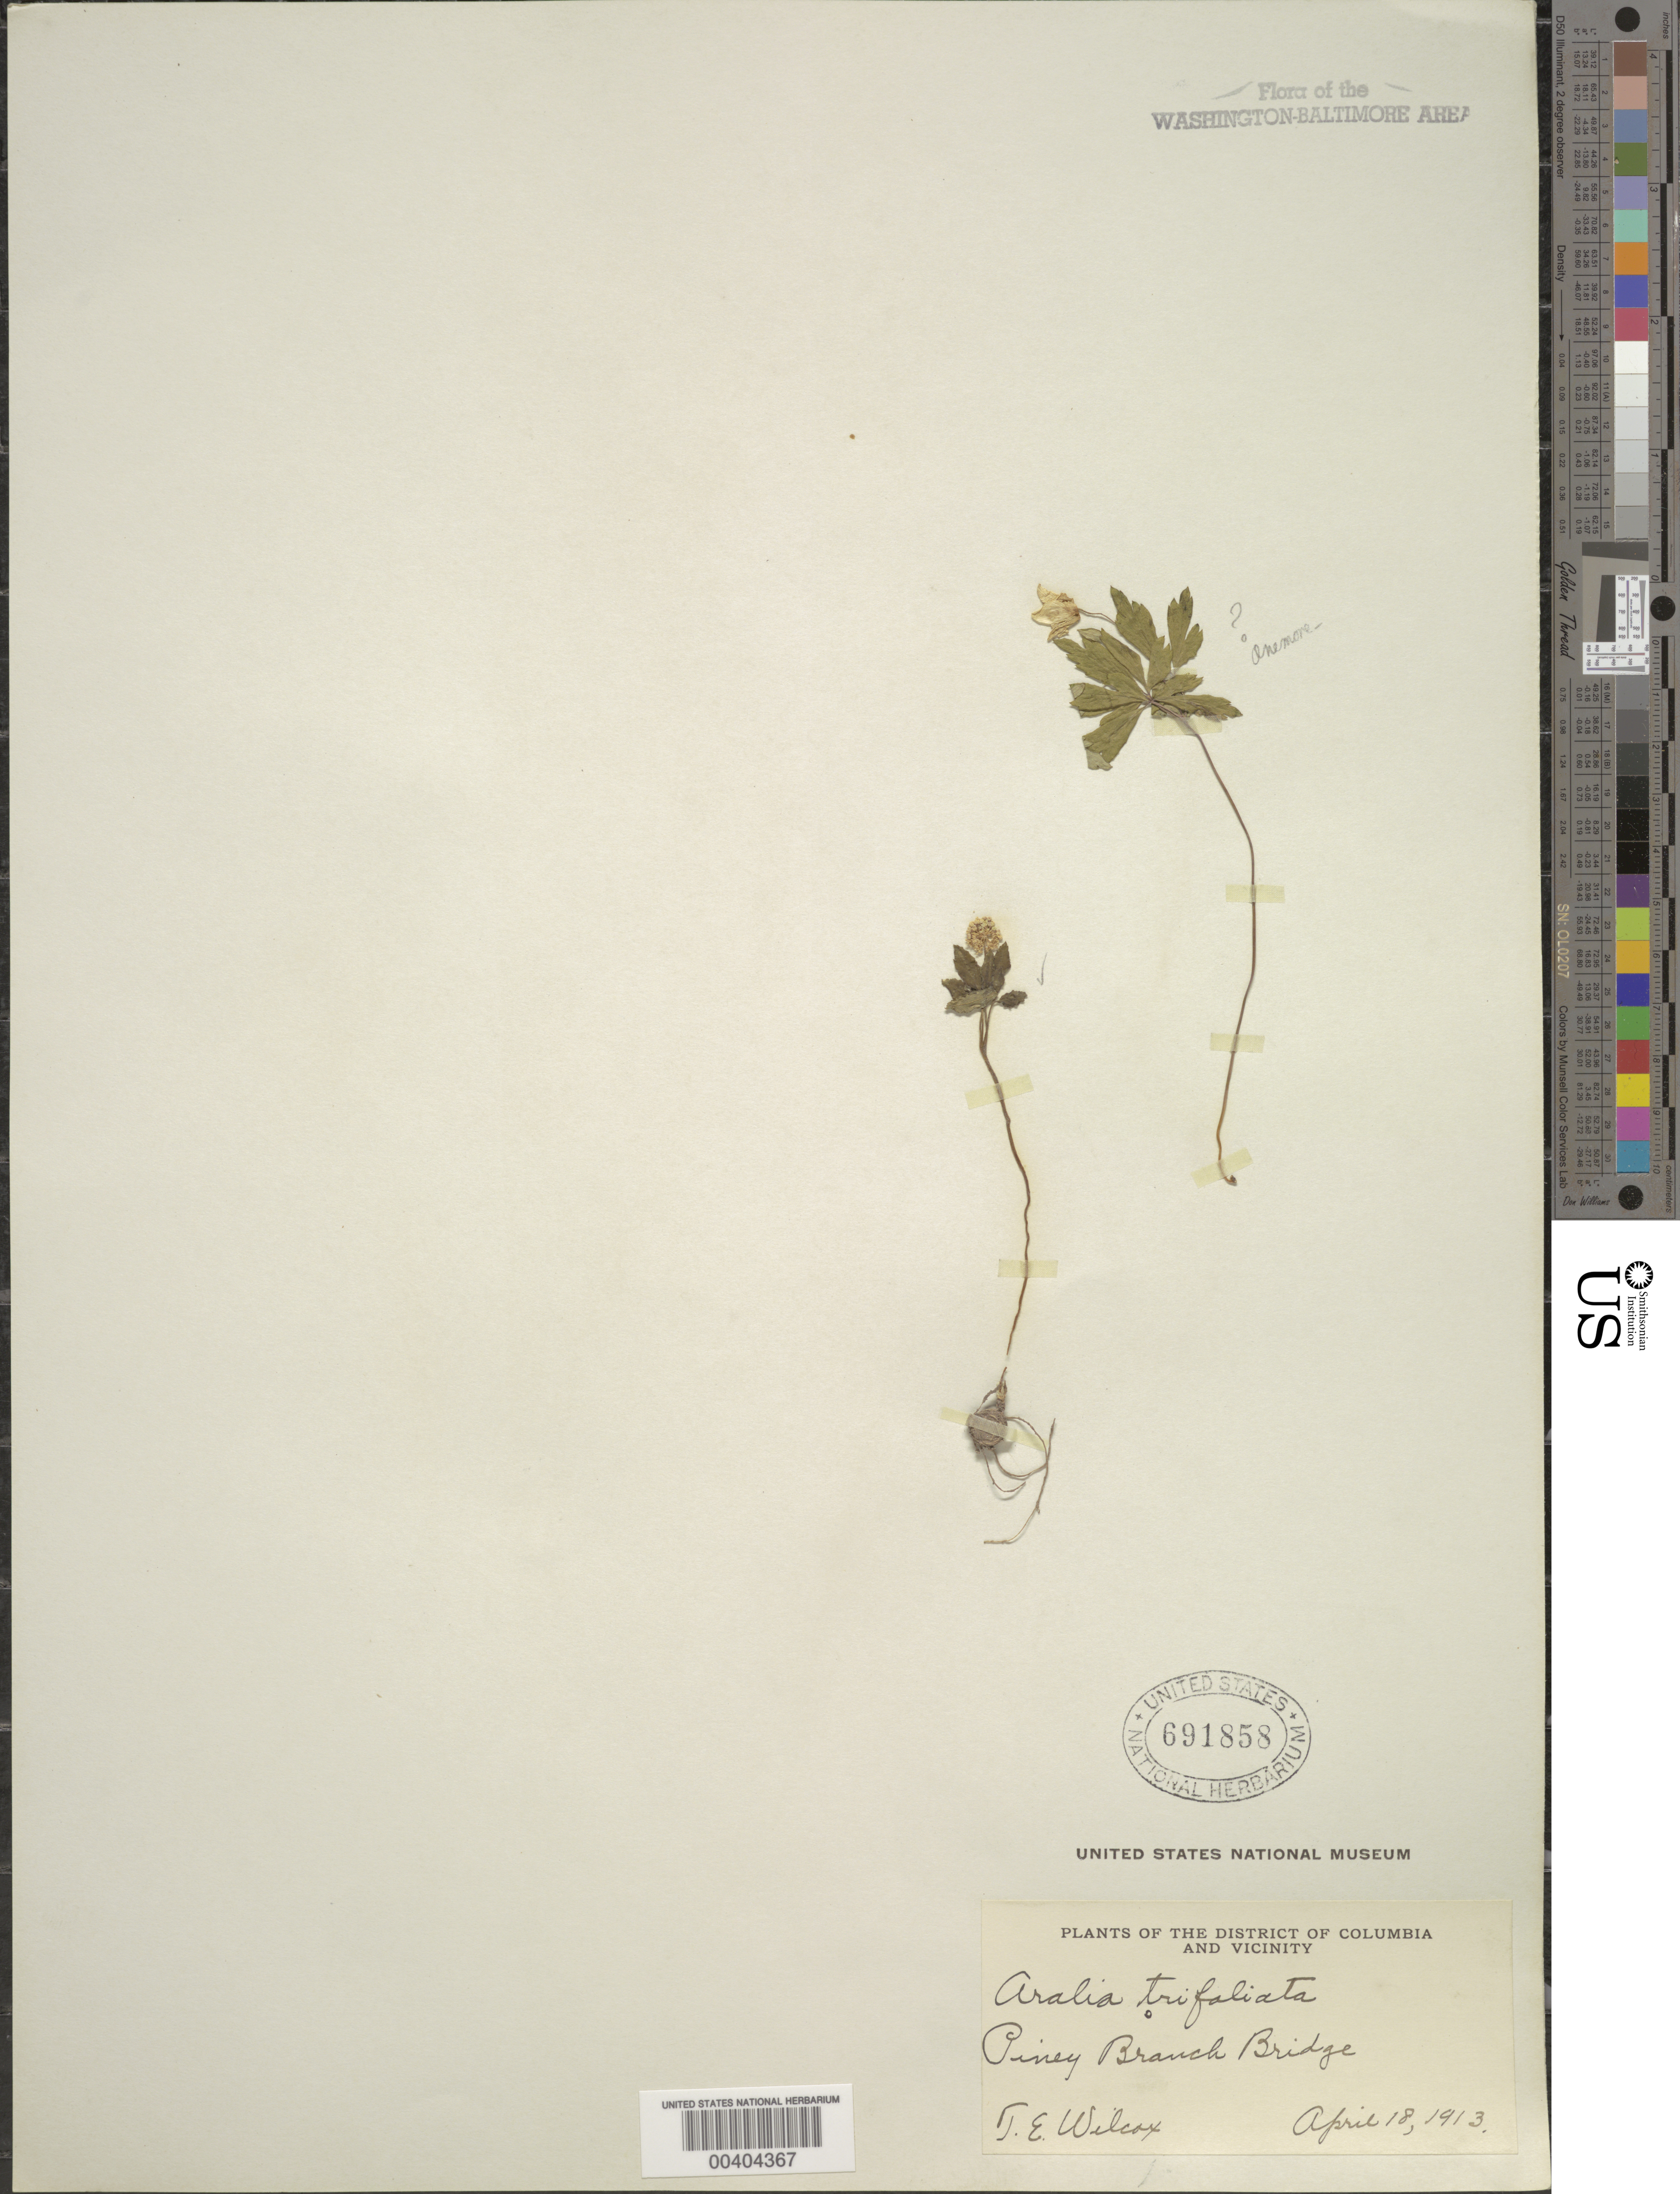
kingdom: Plantae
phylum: Tracheophyta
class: Magnoliopsida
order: Apiales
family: Araliaceae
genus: Panax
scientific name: Panax trifolius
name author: L.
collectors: T. E. Wilcox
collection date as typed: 18 Apr 1913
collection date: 1913-04-18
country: United States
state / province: District of Columbia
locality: Piney Branch Bridge Rock Creek Park & vicinity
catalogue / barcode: US 691858